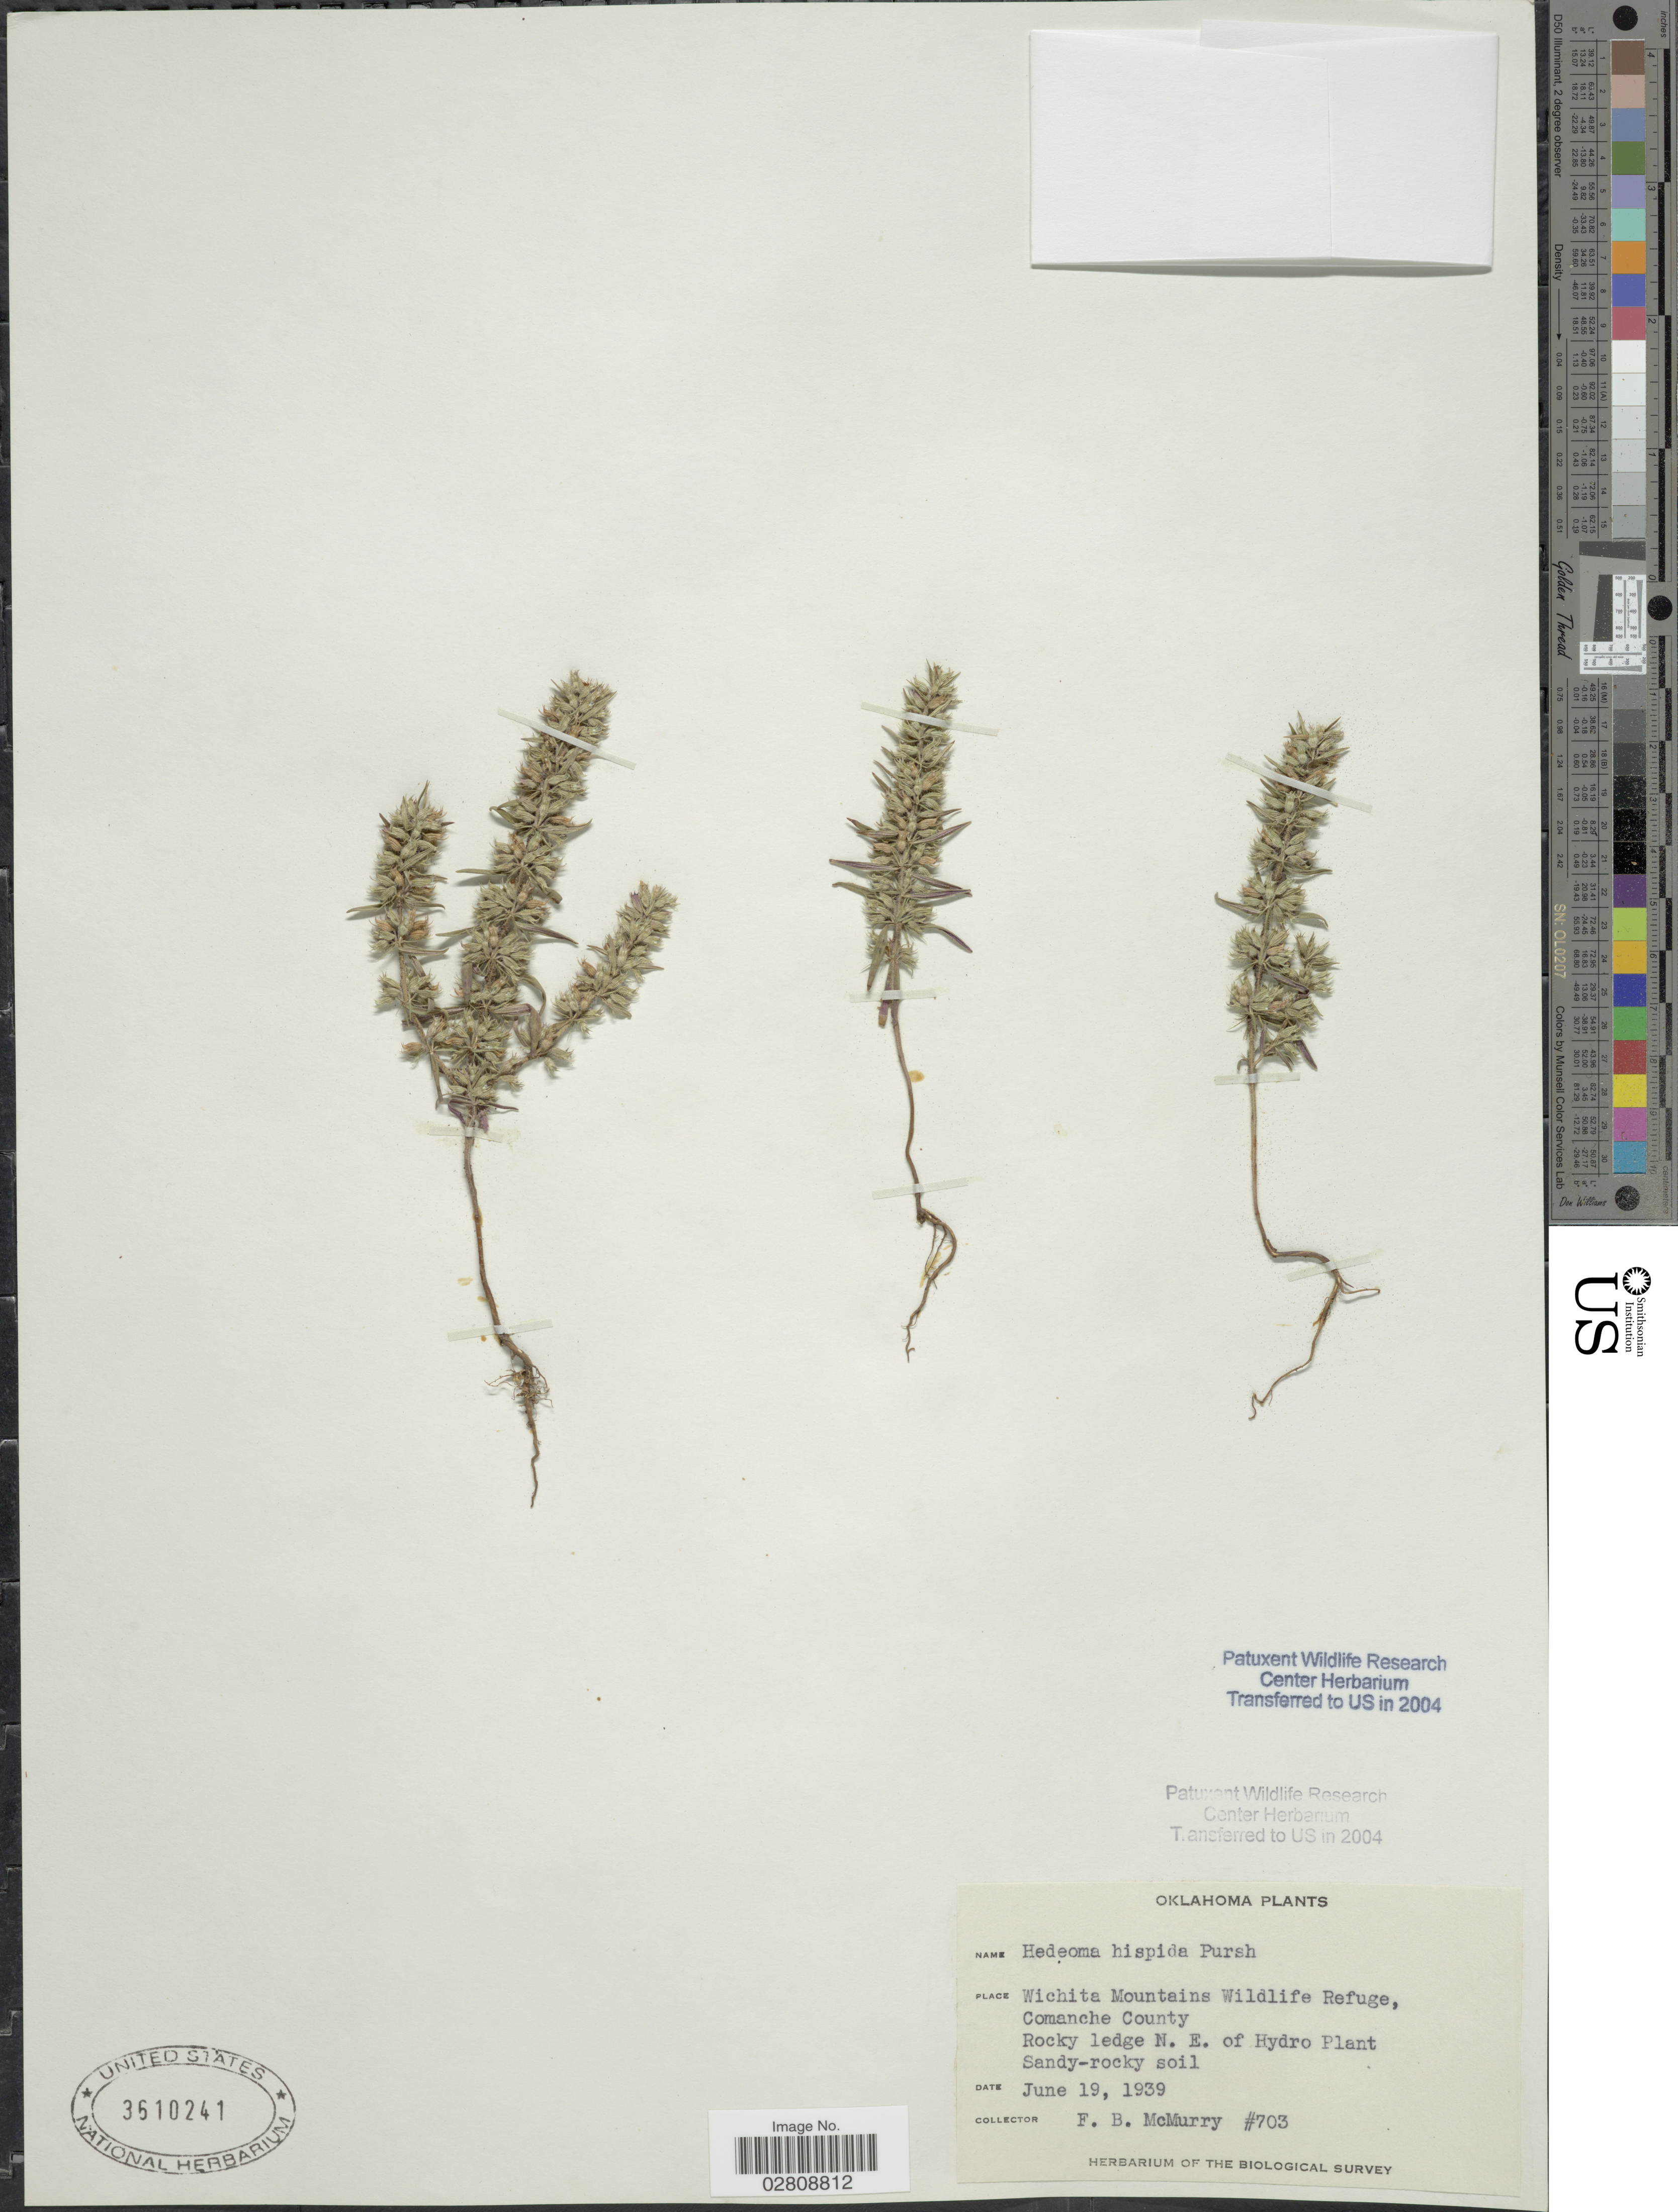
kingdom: Plantae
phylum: Tracheophyta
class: Magnoliopsida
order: Lamiales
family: Lamiaceae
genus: Hedeoma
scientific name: Hedeoma hispida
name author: Pursh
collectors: F. B. McMurry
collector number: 703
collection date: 1939-06-19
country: United States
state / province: Oklahoma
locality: Wichita Mountains Wildlife Refuge, Comanche County, Rocky ledge N. E. of Hydro Plant.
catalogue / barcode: US 3610241